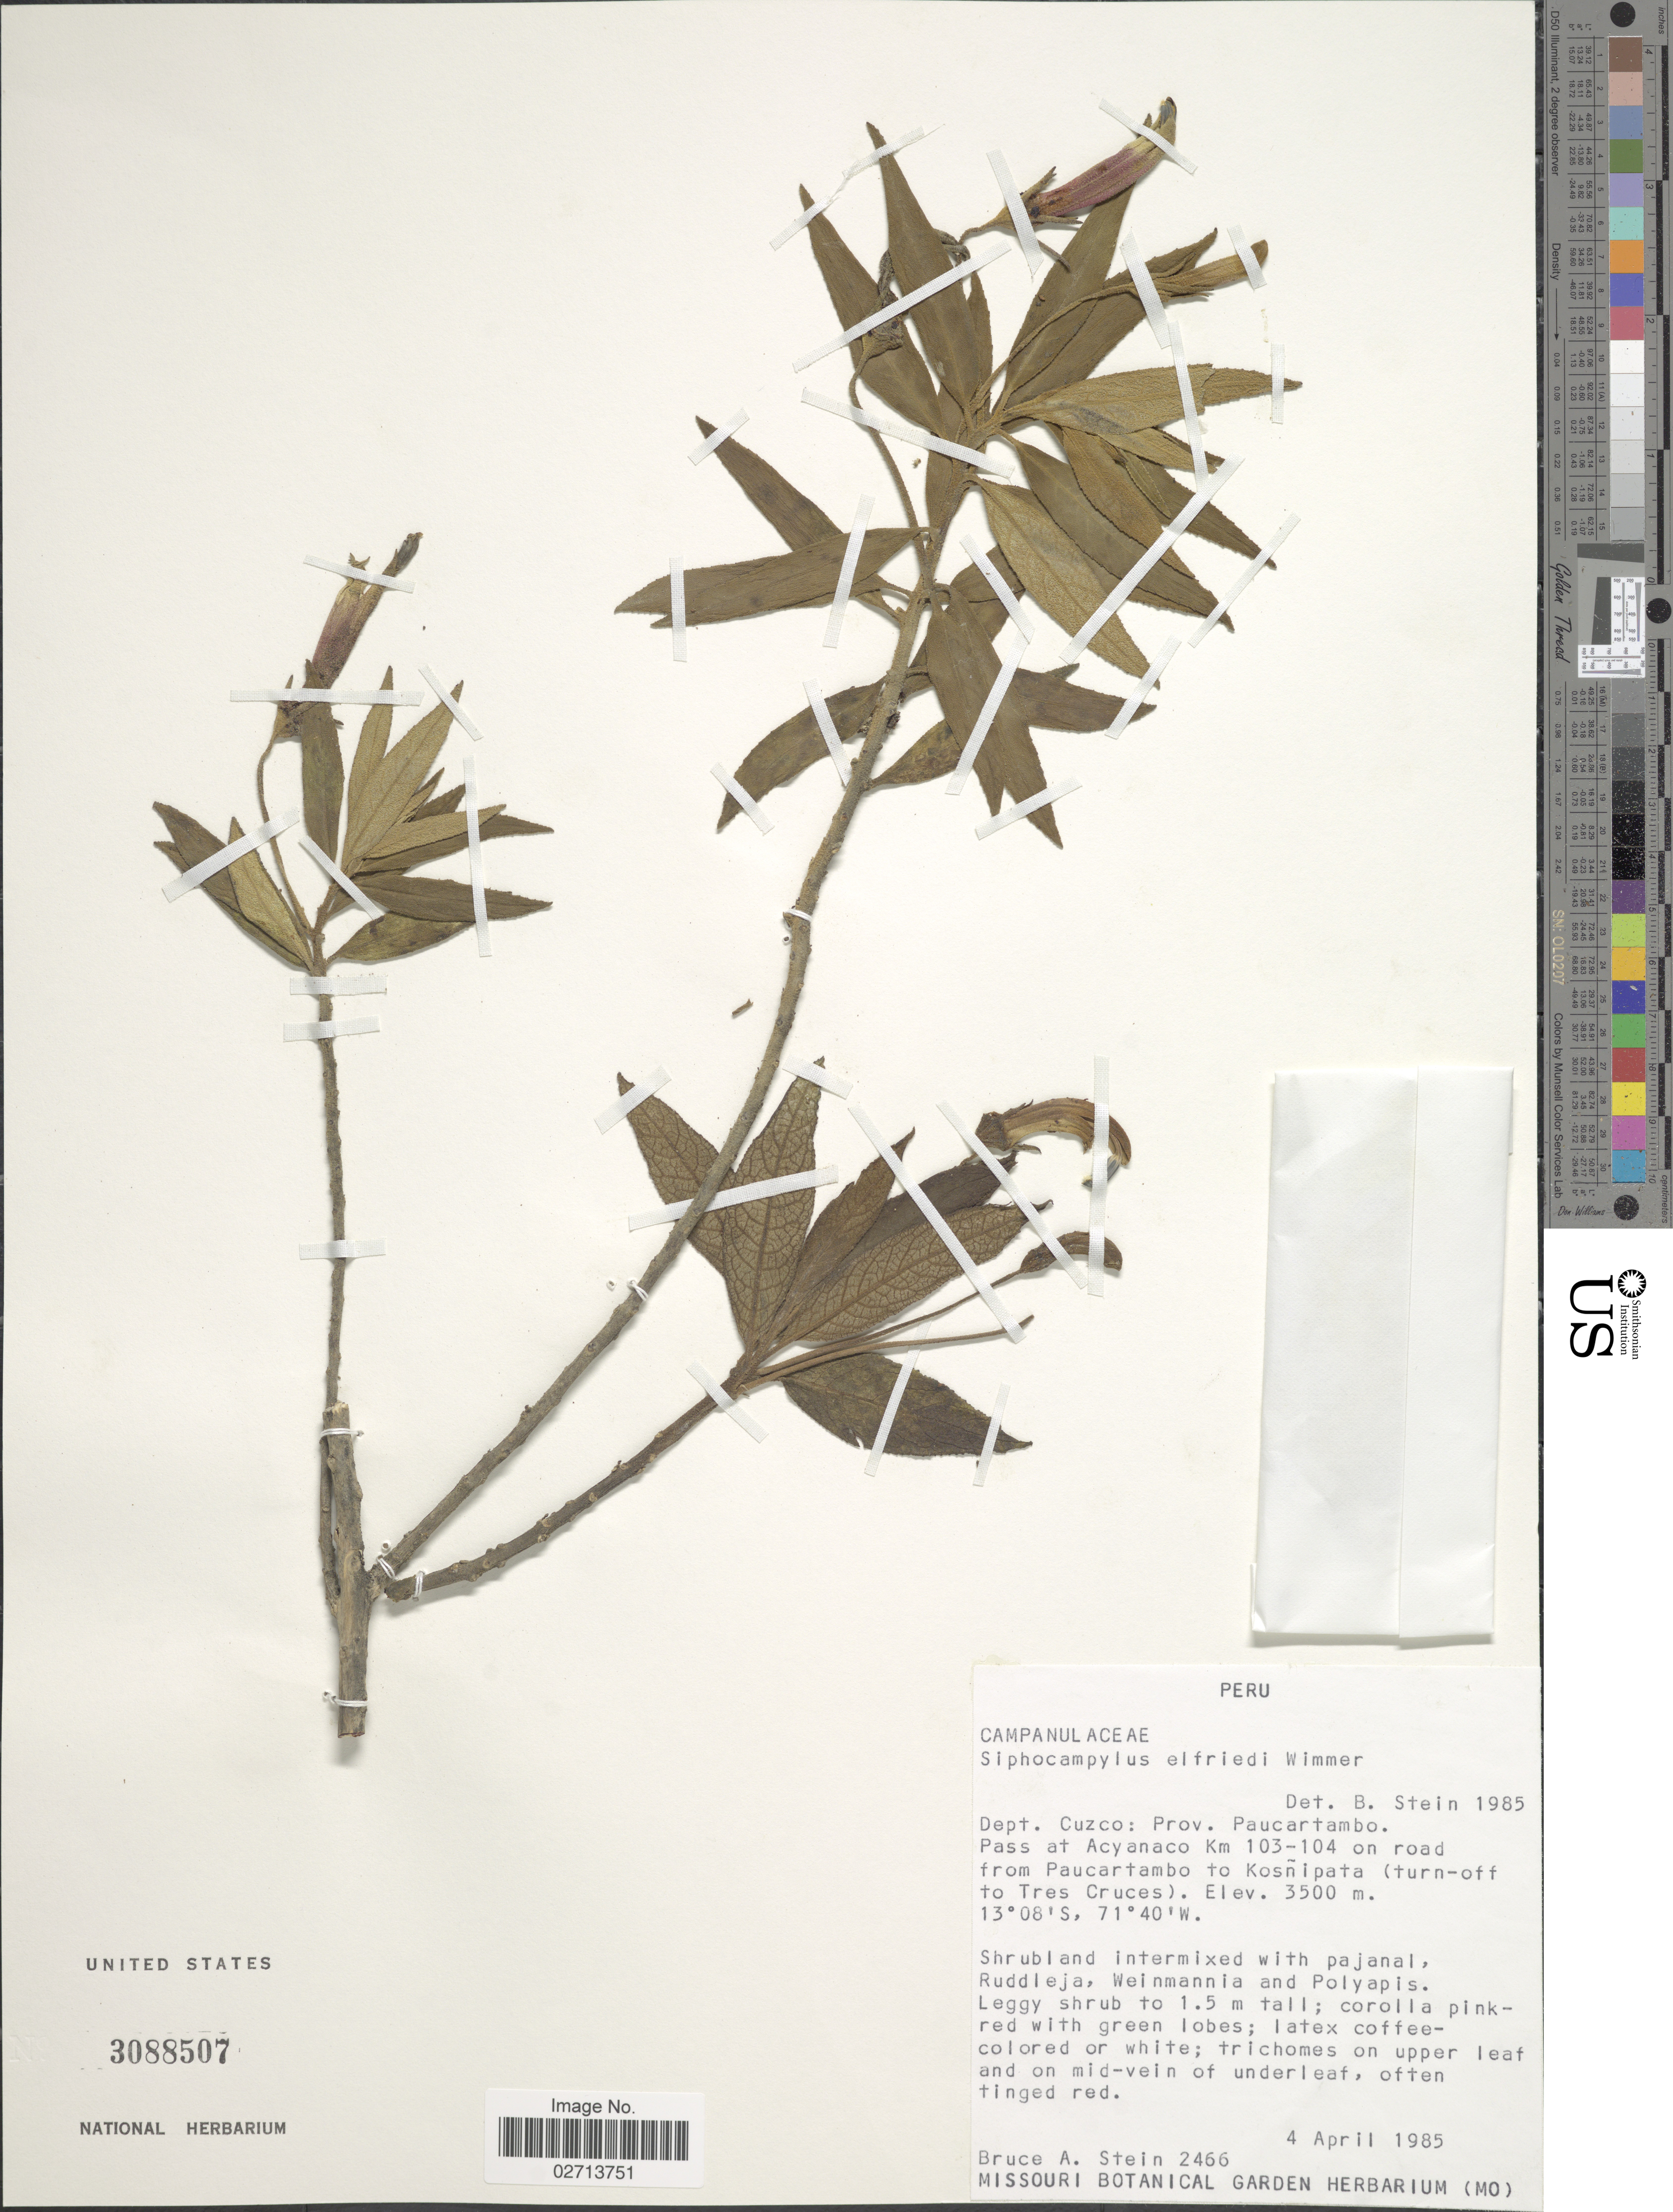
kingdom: Plantae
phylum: Tracheophyta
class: Magnoliopsida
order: Asterales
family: Campanulaceae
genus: Siphocampylus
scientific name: Siphocampylus elfriedi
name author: E. Wimm.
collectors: B. A. Stein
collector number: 2466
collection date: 1985-04-04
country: Peru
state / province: Cusco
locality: Dept. Cuzco: Prov. Paucartambo. Pass at Acyanaco Km 103-104 on road from Paucartambo to Kosñipata (turn-off to Tres Cruces)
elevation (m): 3500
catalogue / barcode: US 3088507